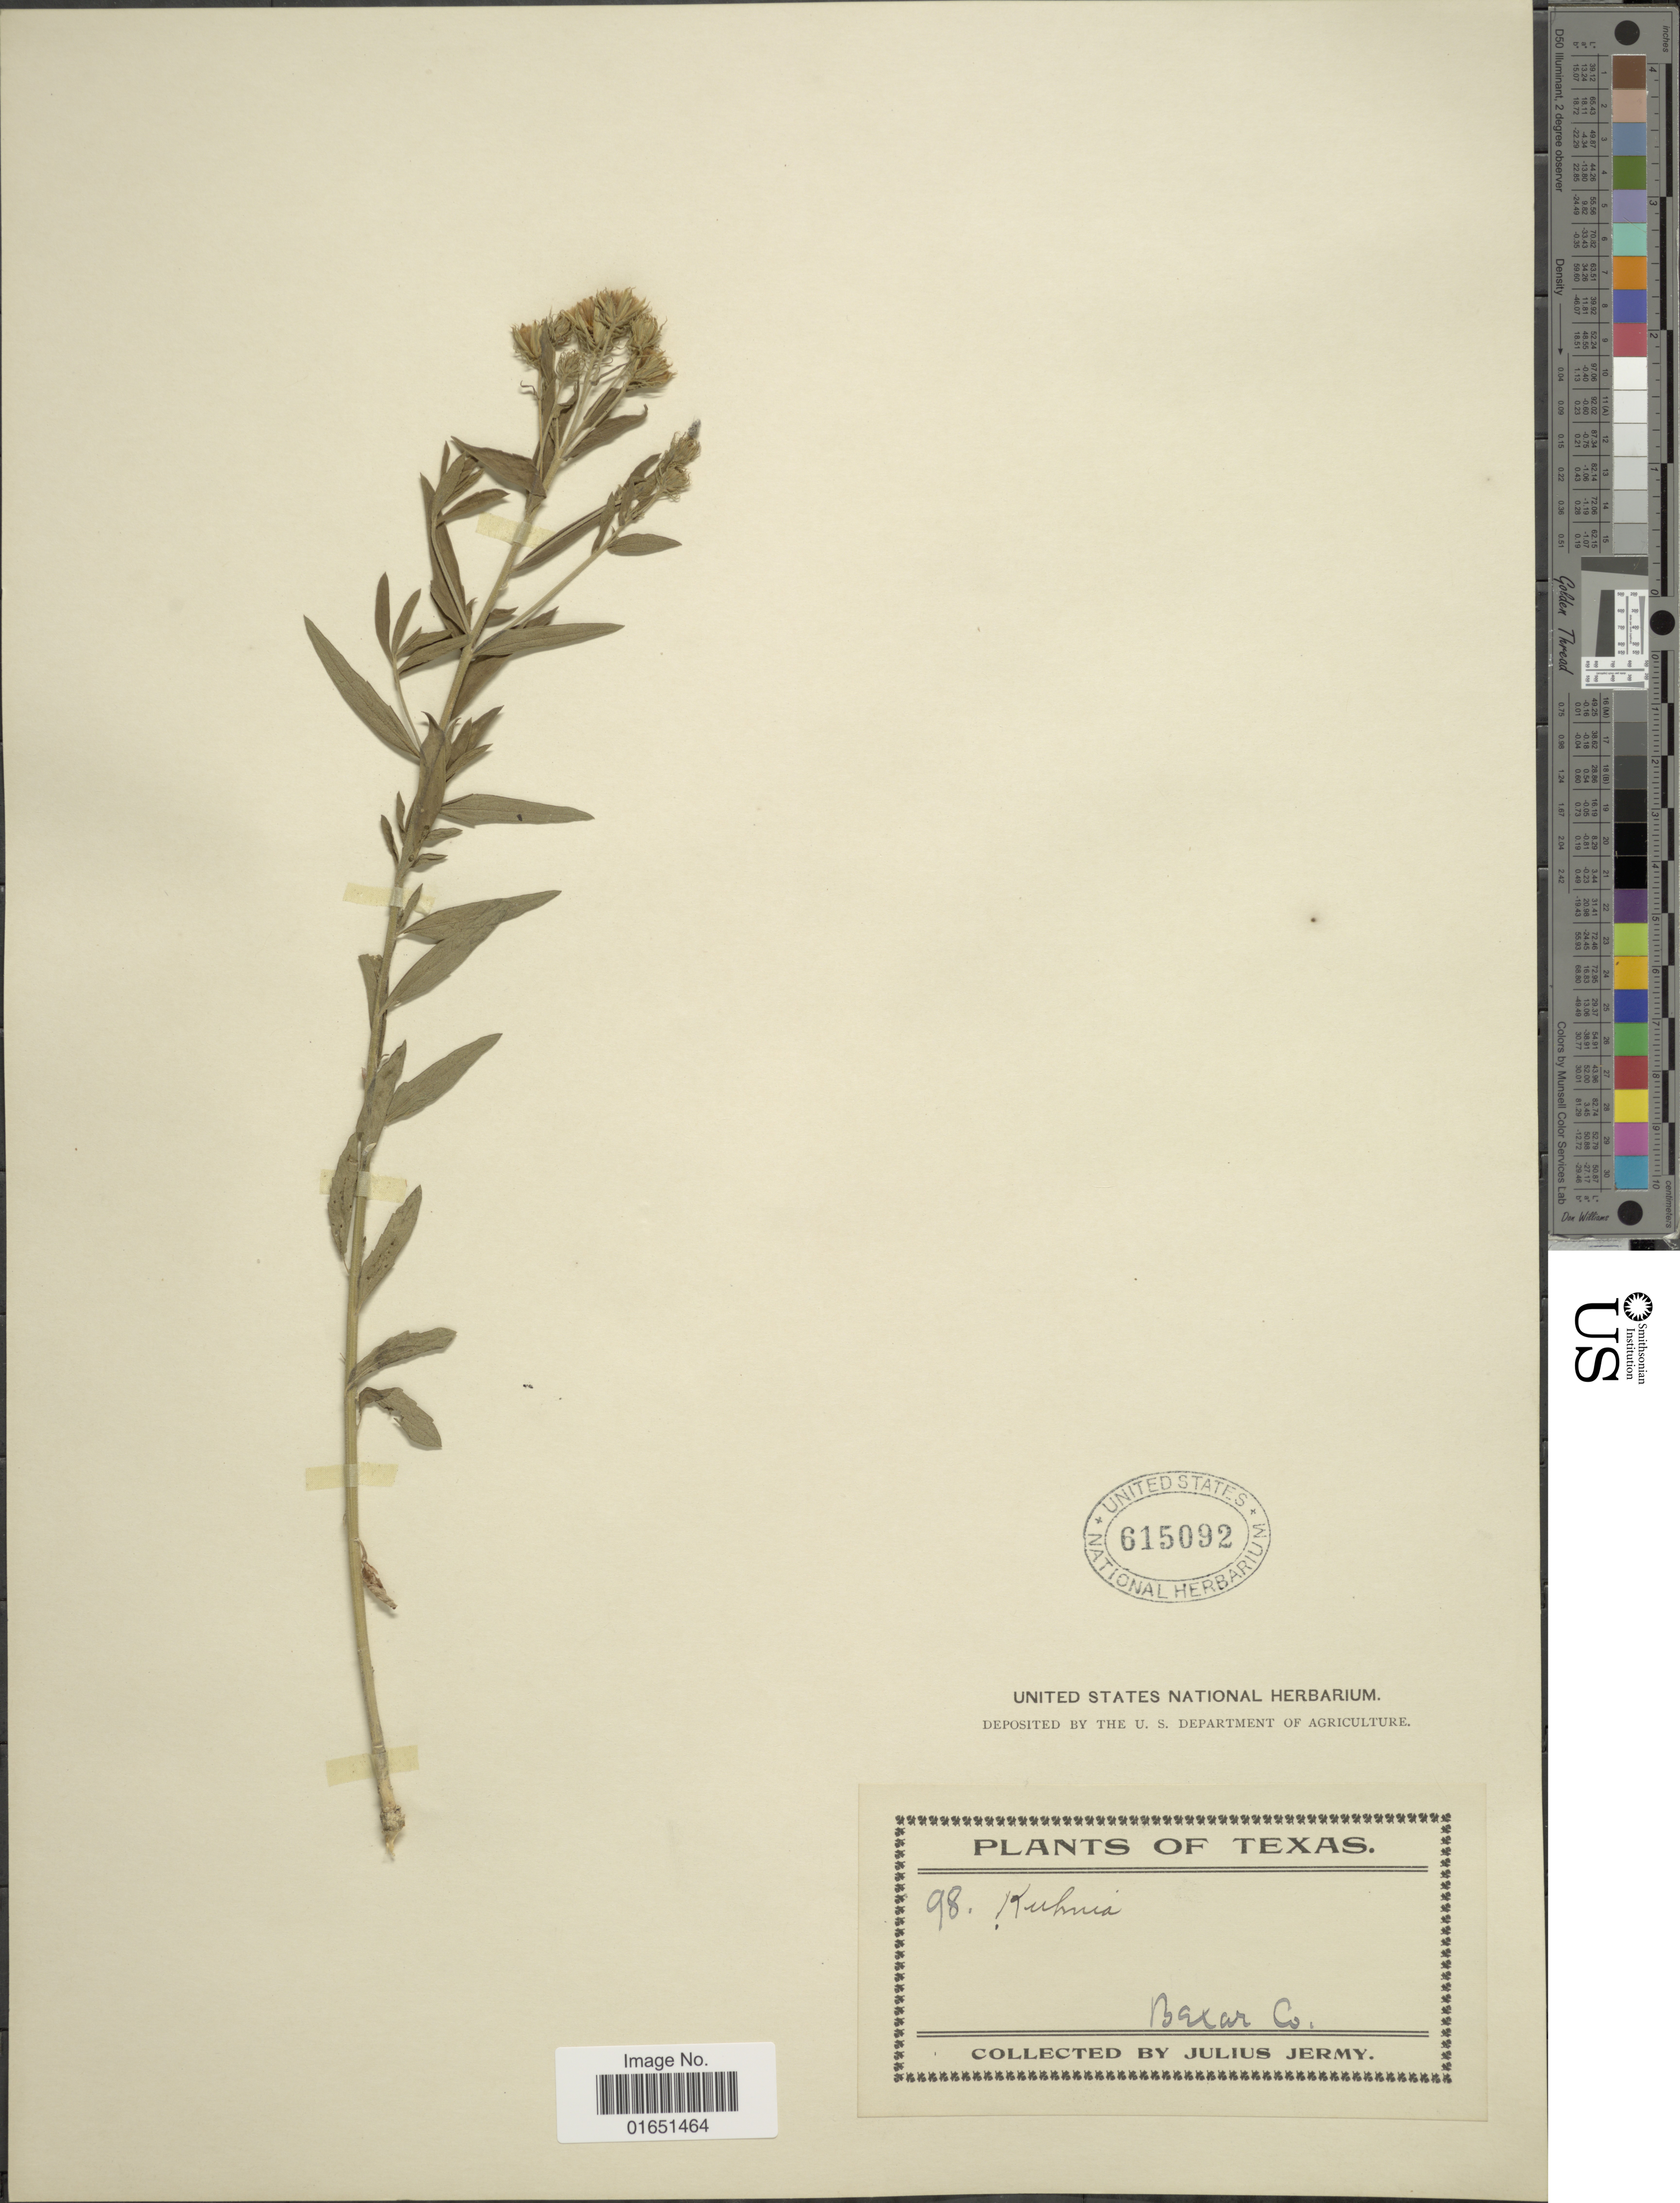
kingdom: Plantae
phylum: Tracheophyta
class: Magnoliopsida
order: Asterales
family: Asteraceae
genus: Brickellia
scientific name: Brickellia rosmarinifolia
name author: (Vent.) W.A. Weber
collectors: J. Jermy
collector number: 98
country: United States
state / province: Texas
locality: Baxar Co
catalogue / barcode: US 615092